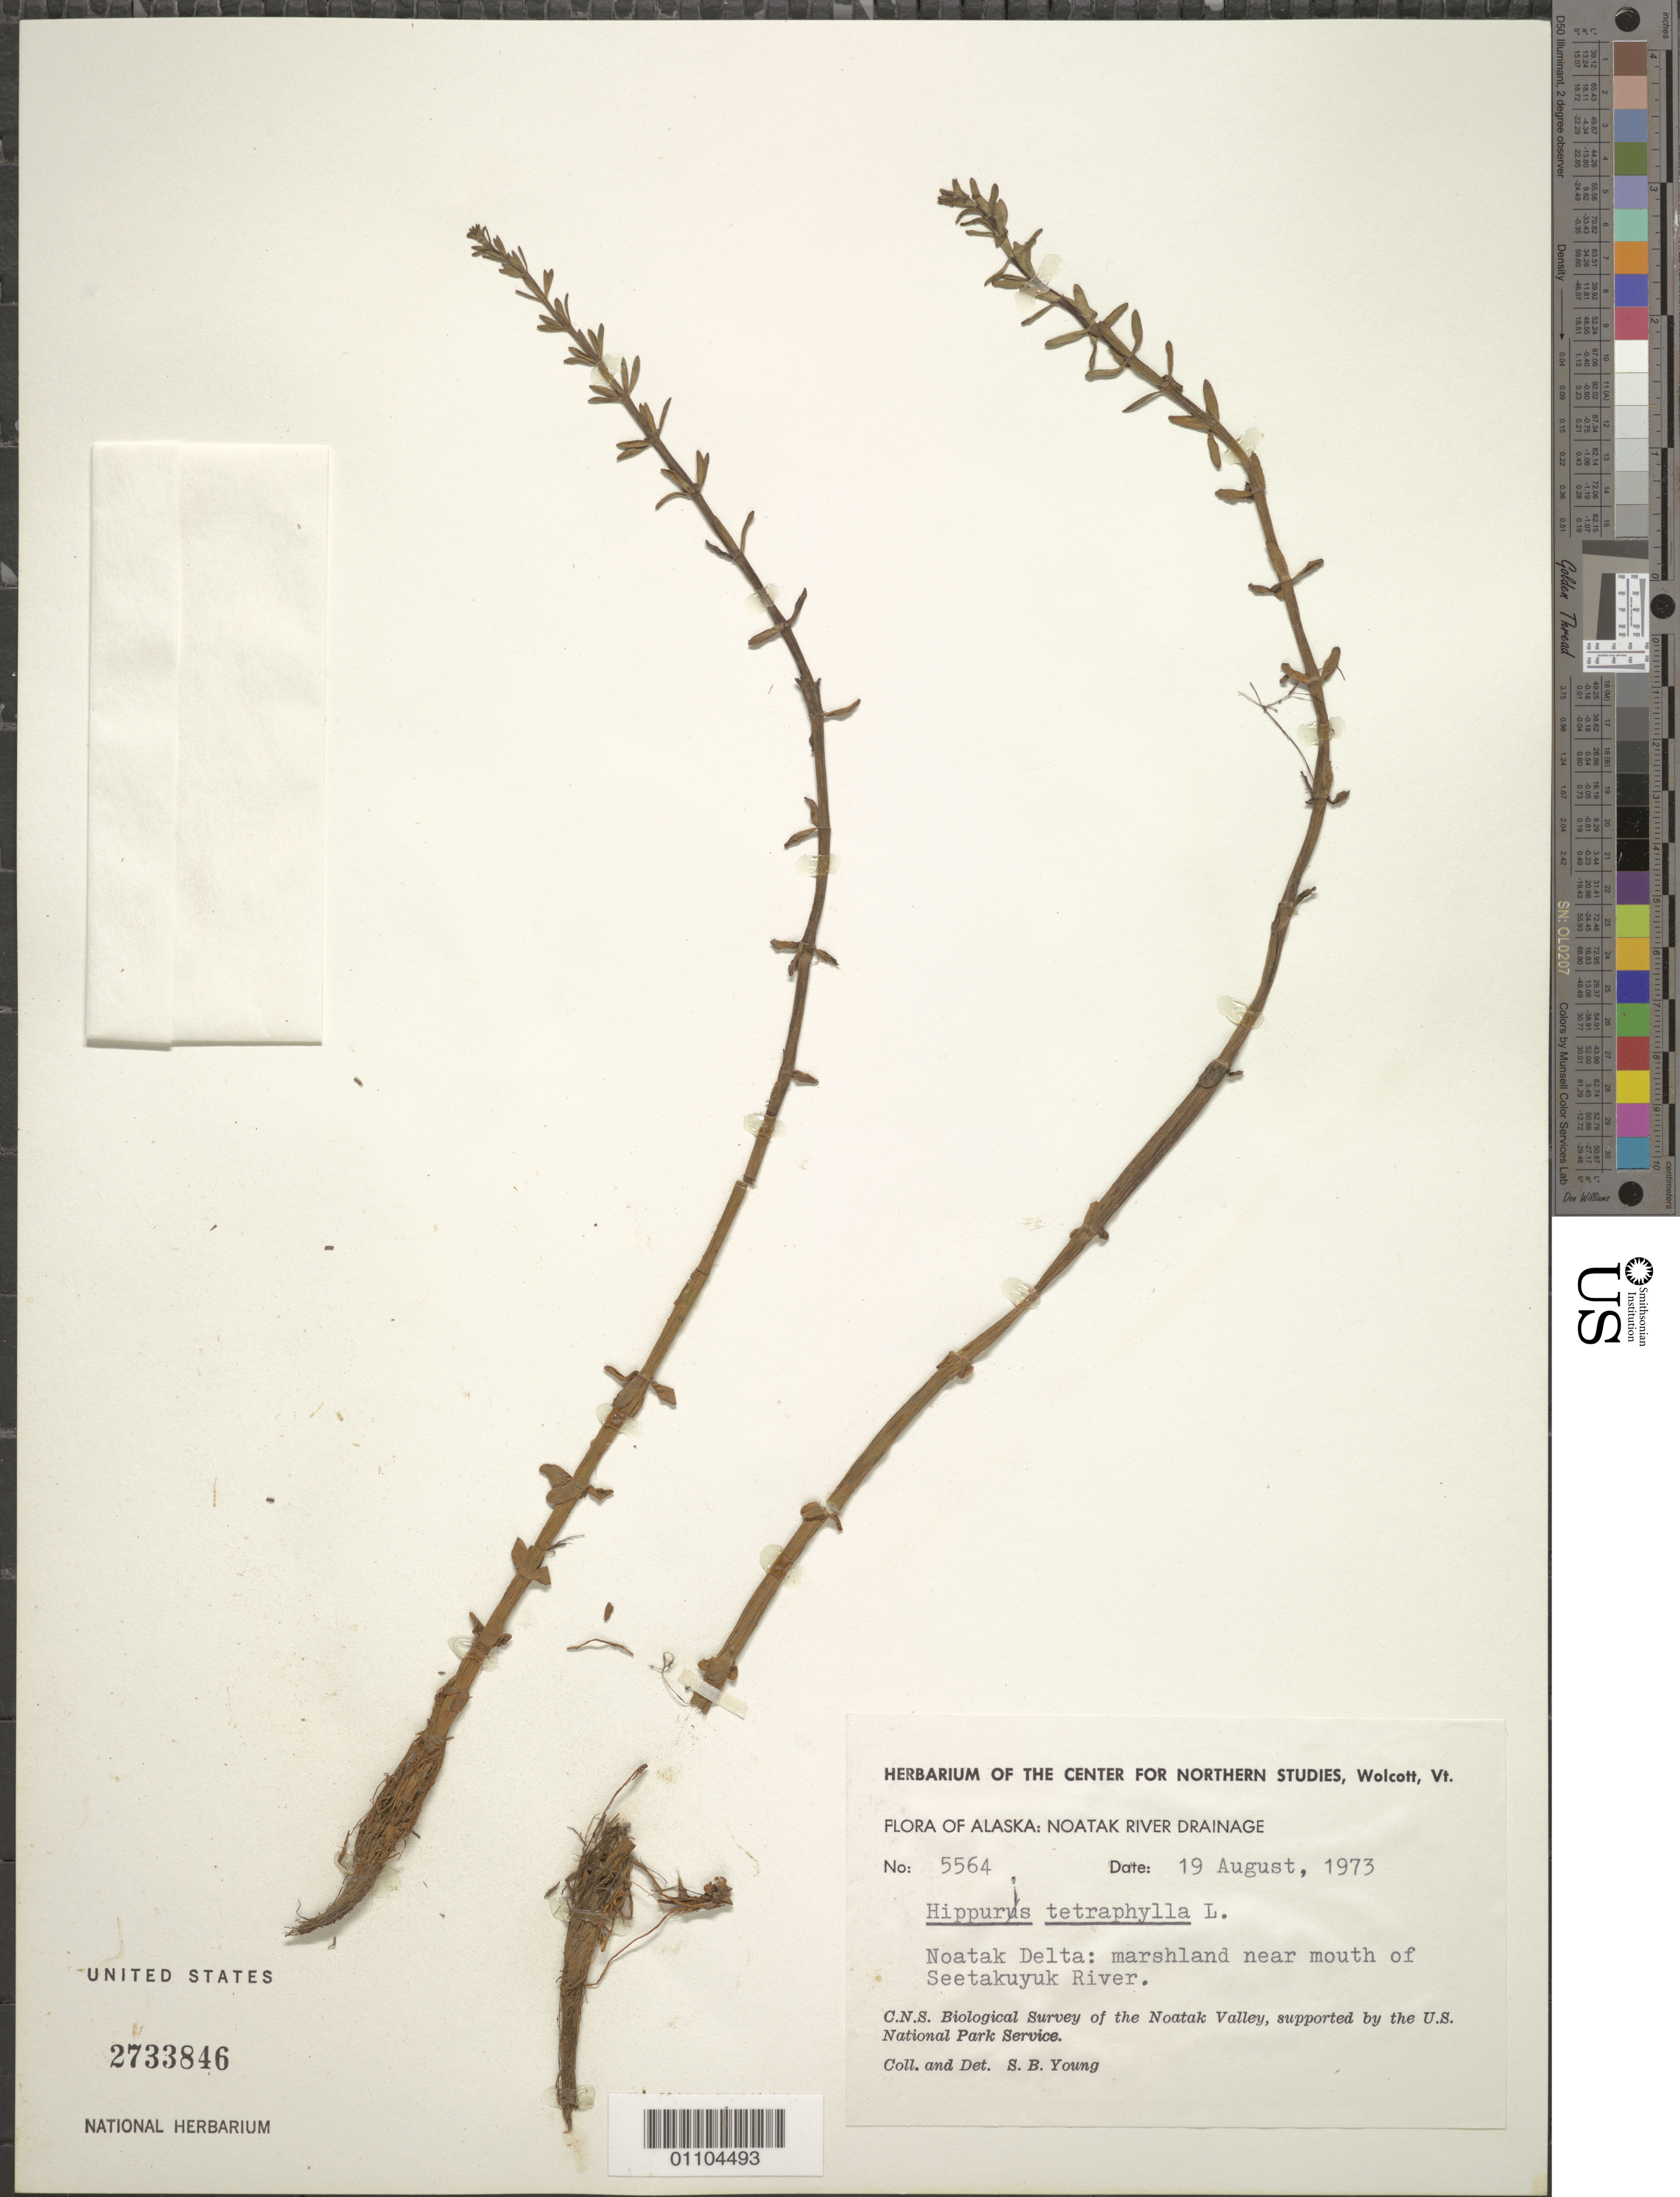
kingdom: Plantae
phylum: Tracheophyta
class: Magnoliopsida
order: Lamiales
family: Plantaginaceae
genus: Hippuris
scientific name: Hippuris tetraphylla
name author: L. f.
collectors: S. Young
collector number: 5564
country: United States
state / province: Alaska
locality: Noatak River Drainage, MNoatak Delta, mouth of Seetakuyuk River.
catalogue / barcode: US 2733846